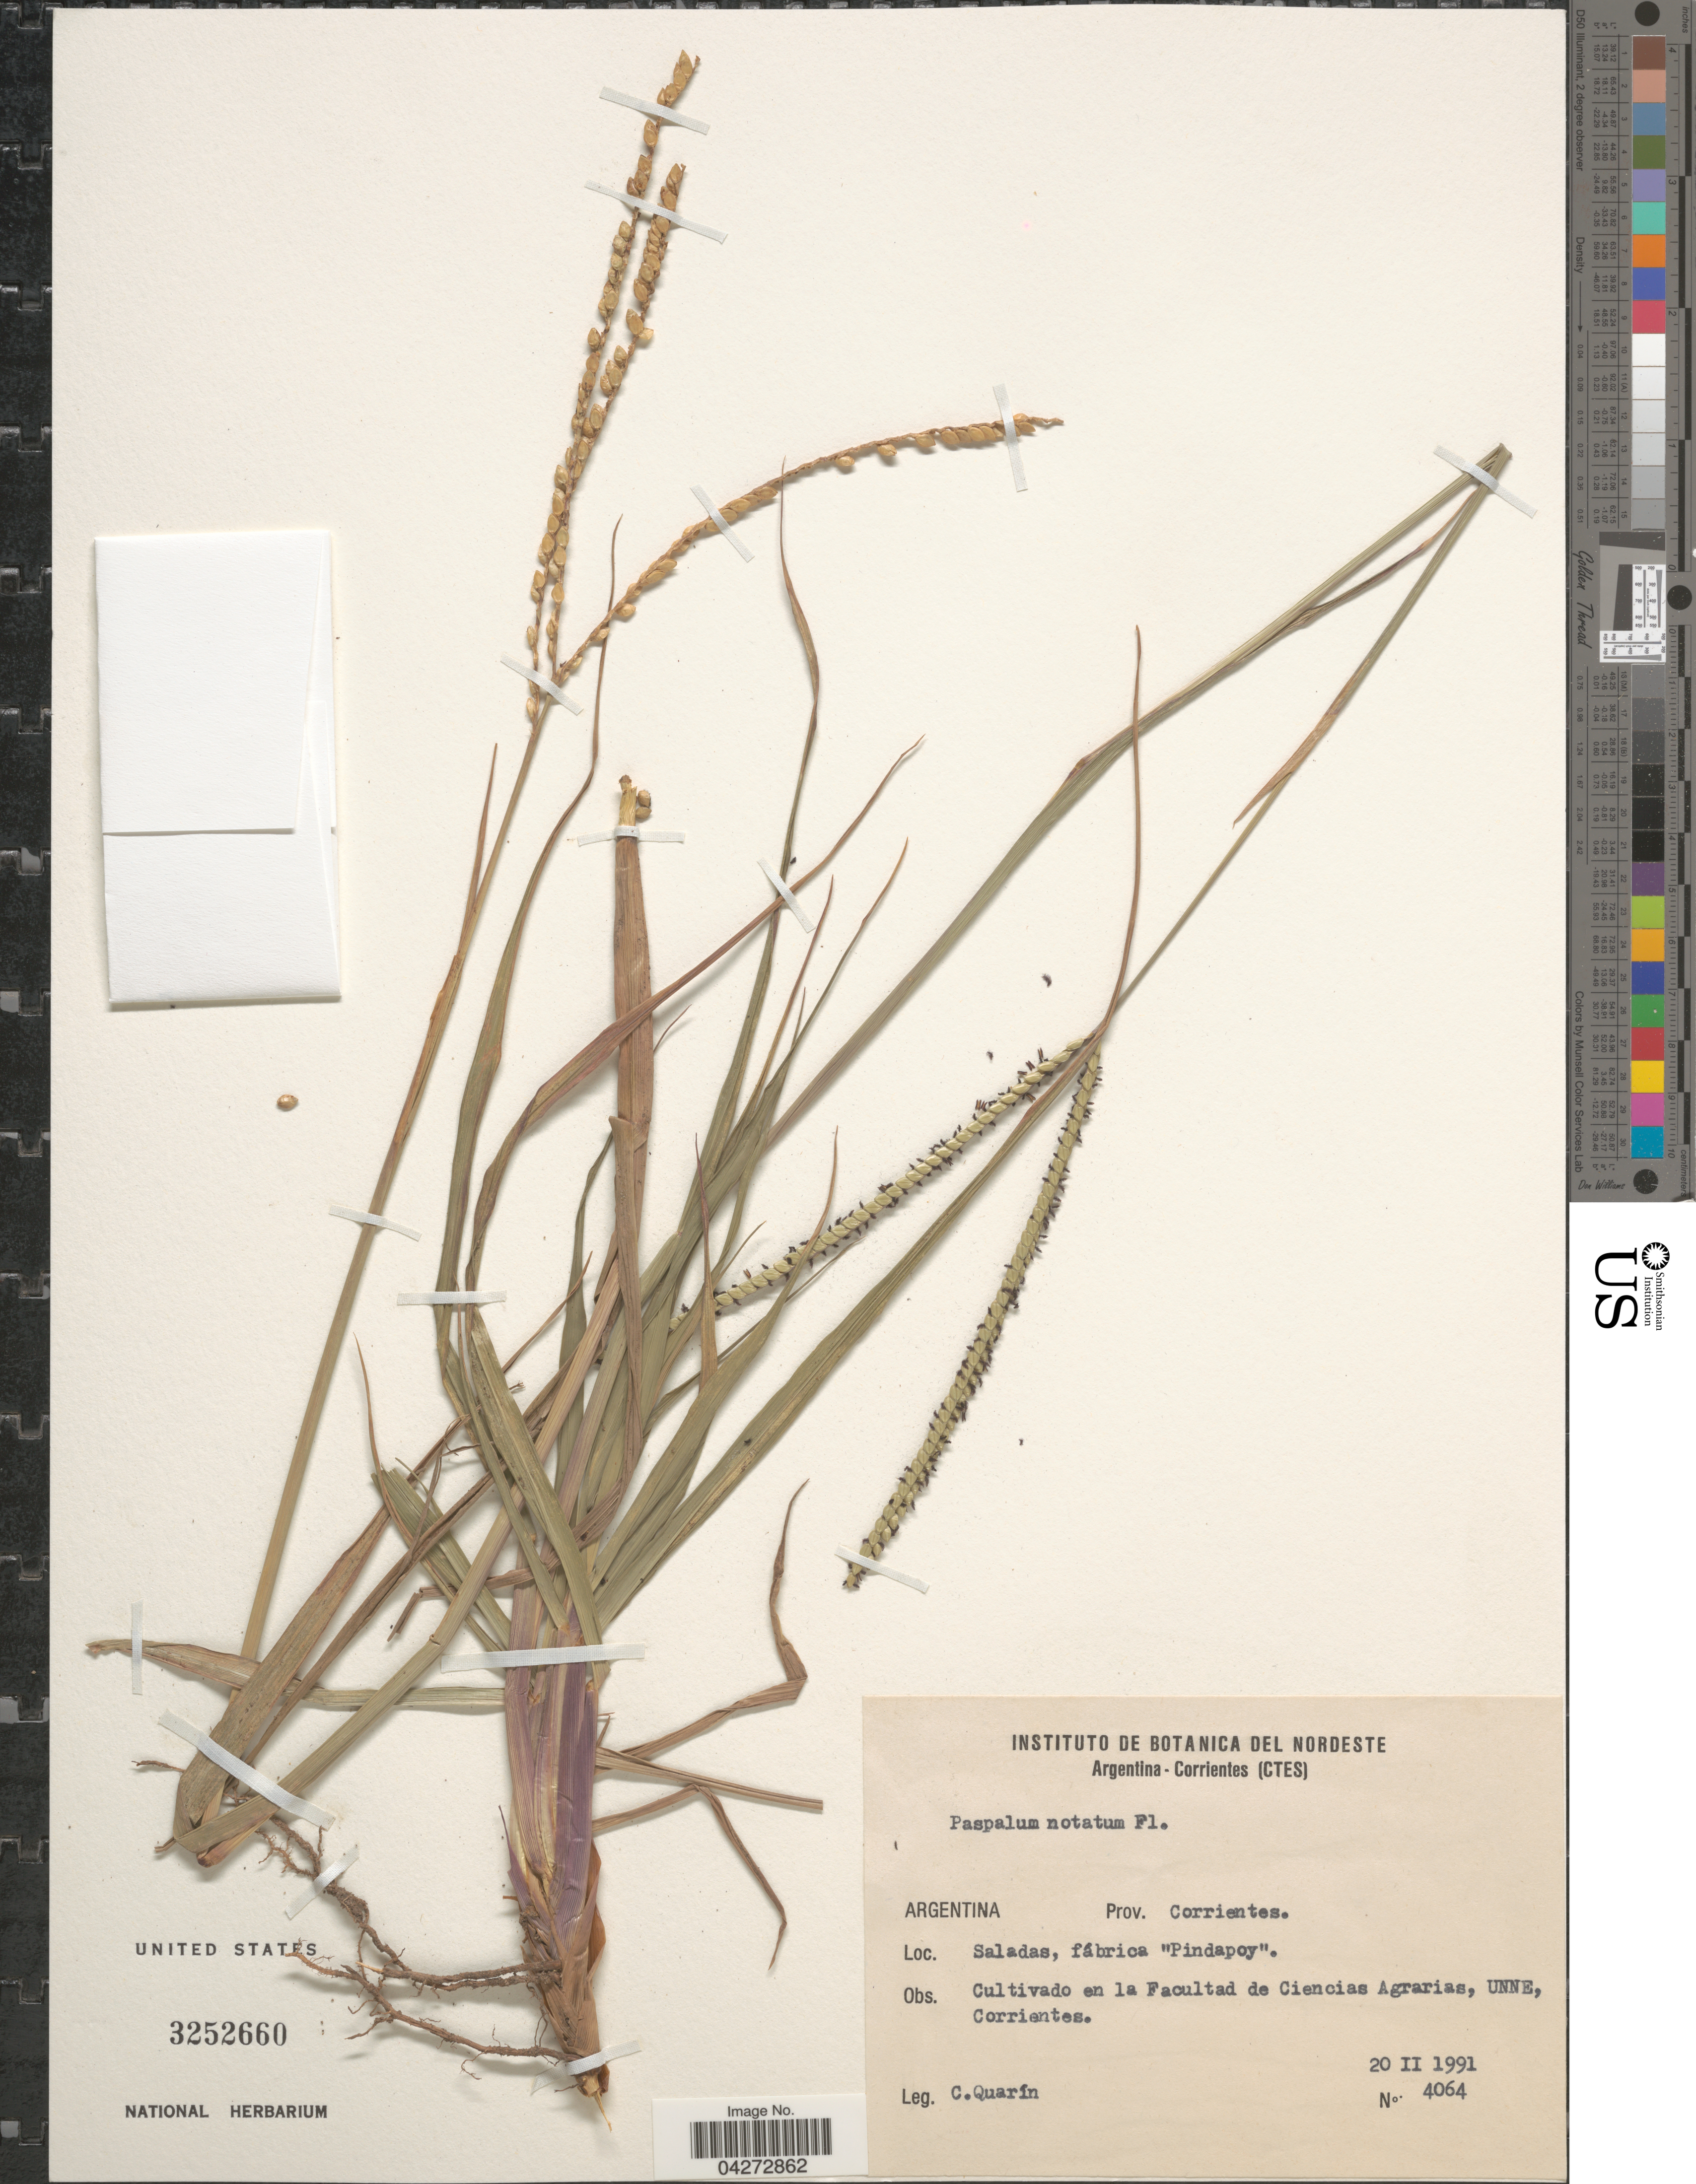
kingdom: Plantae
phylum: Tracheophyta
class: Liliopsida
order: Poales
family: Poaceae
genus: Paspalum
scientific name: Paspalum notatum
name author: Flüggé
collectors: C. Quarín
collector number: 4064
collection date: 1991-02-20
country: Argentina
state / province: Corrientes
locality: En la Facultad de Ciencias Agrarias, UNNE, Corrientes.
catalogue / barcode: US 3252660